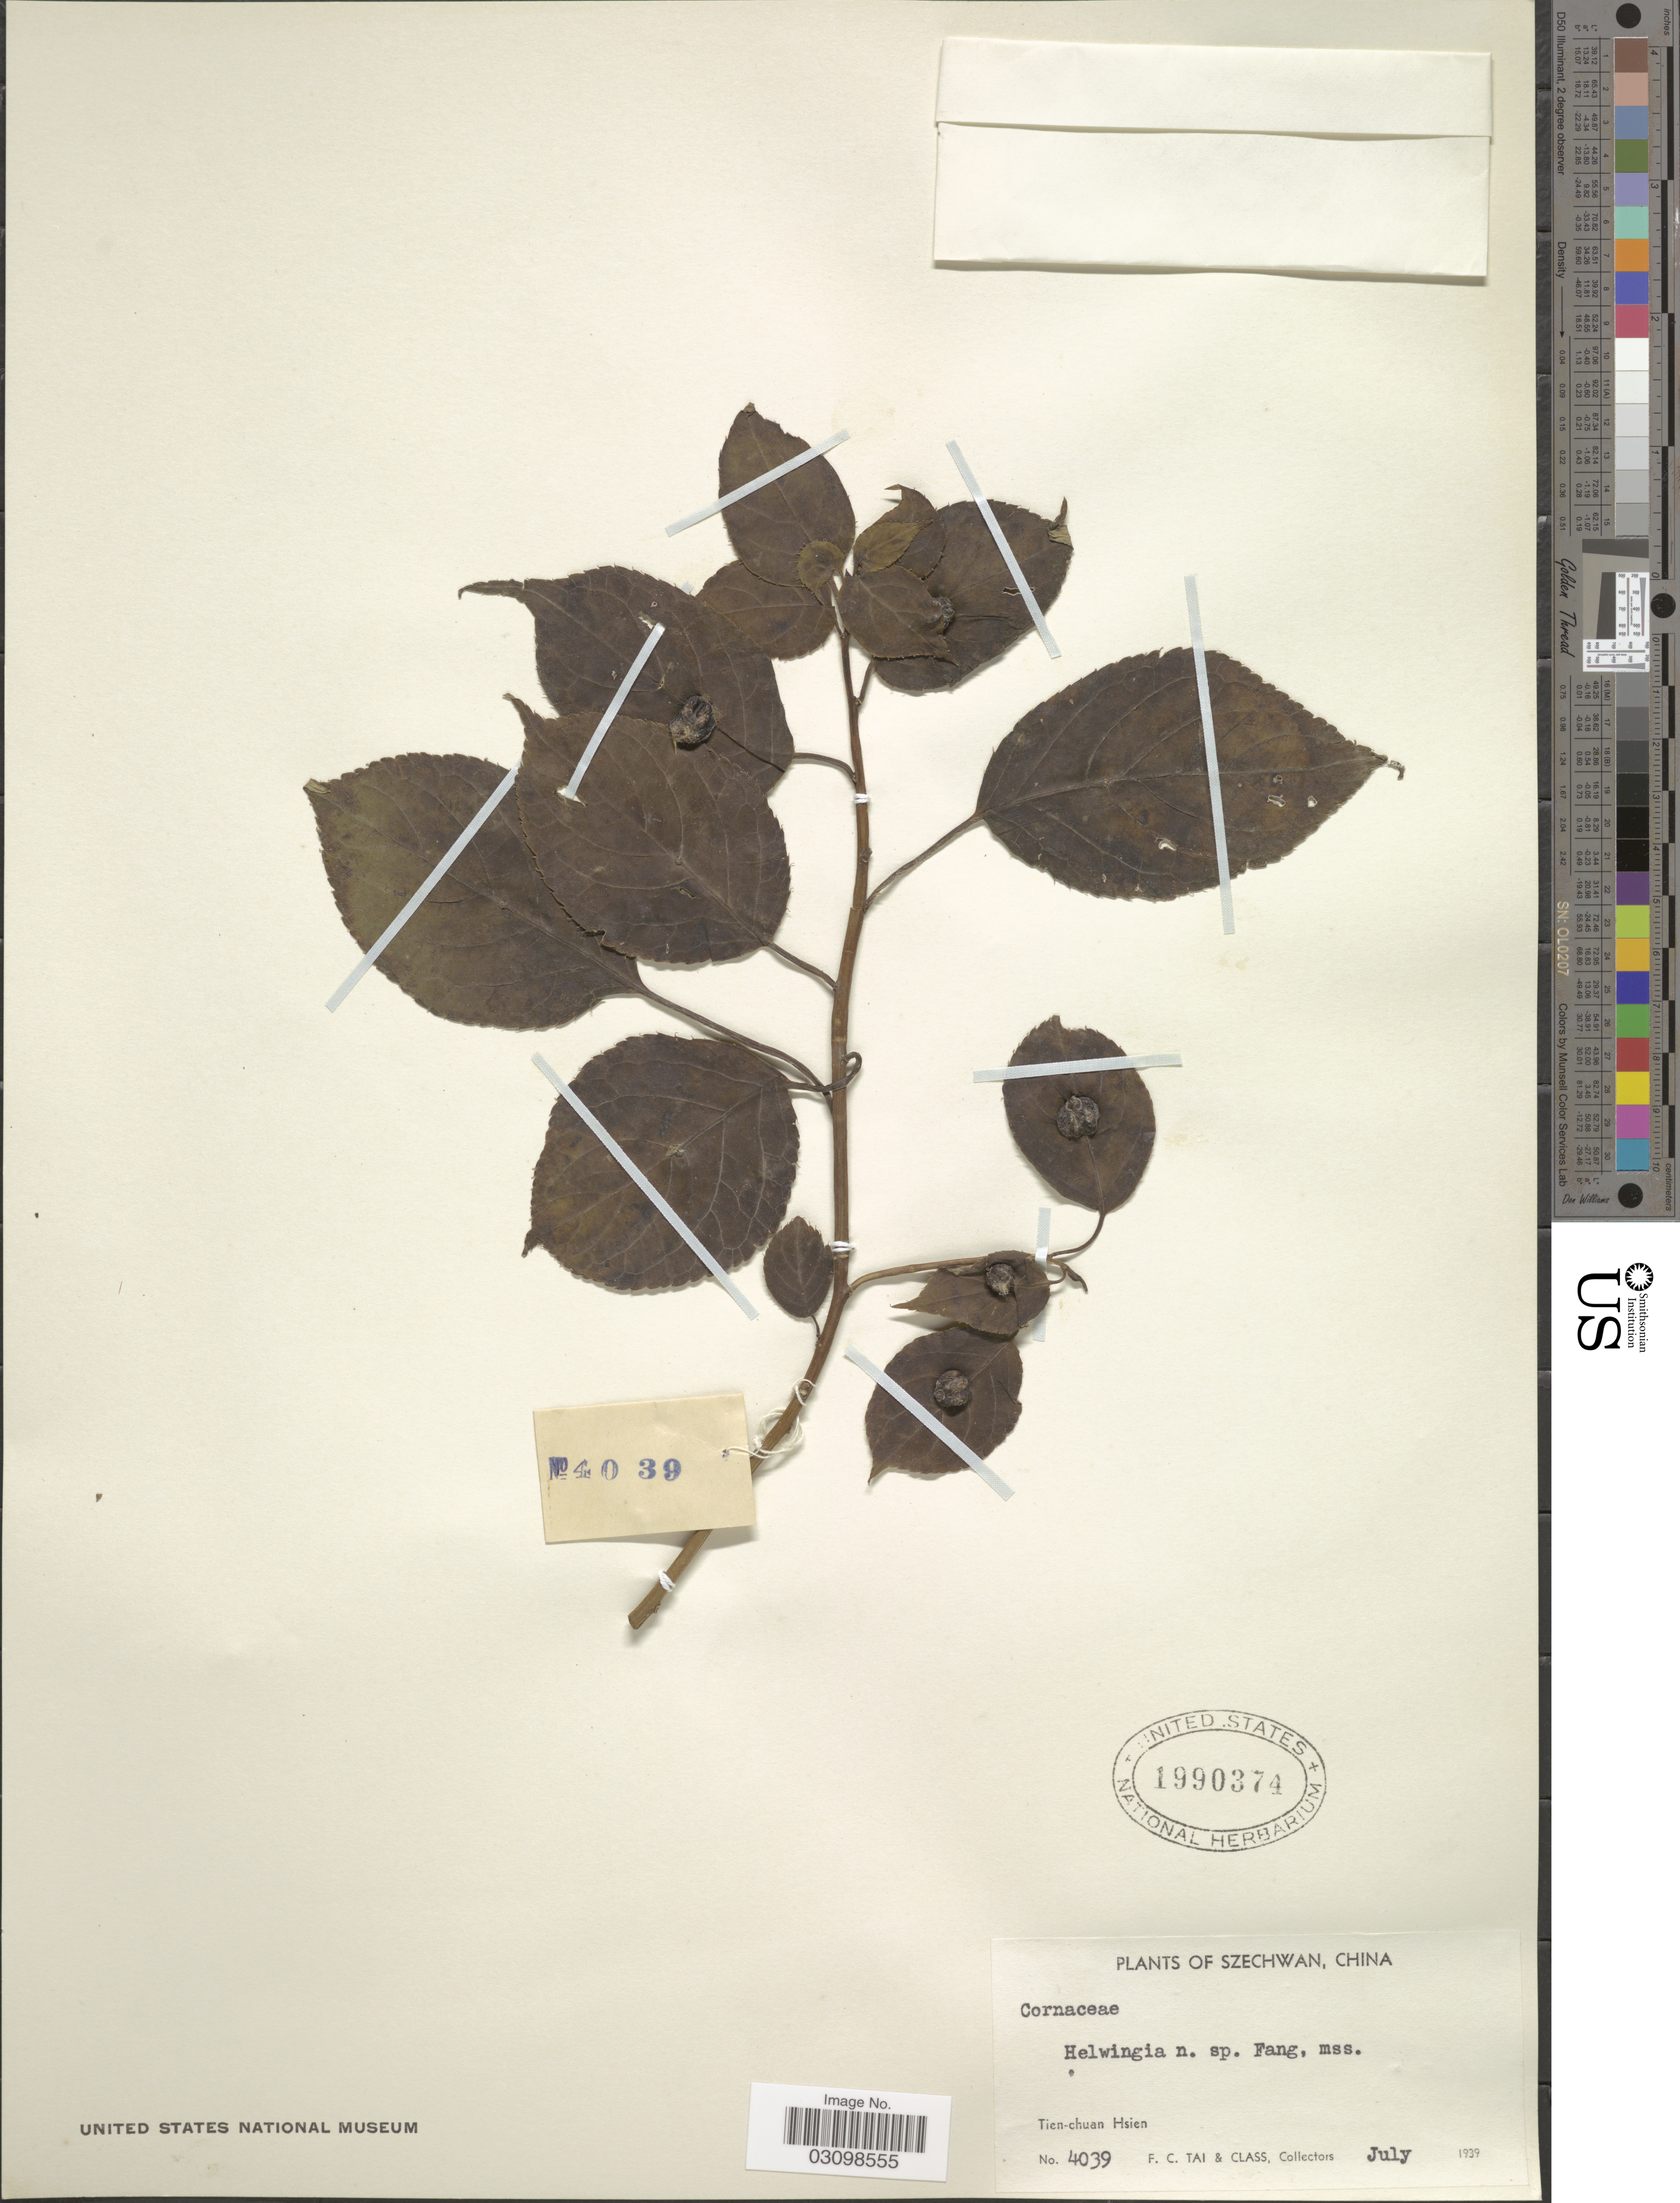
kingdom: Plantae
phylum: Tracheophyta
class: Magnoliopsida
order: Aquifoliales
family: Helwingiaceae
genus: Helwingia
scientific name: Helwingia sp.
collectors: F. Tai & Class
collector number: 4039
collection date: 1939-07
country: China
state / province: Sichuan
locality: Szechwan, Tien-chuan Hsien.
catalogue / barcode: US 1990374